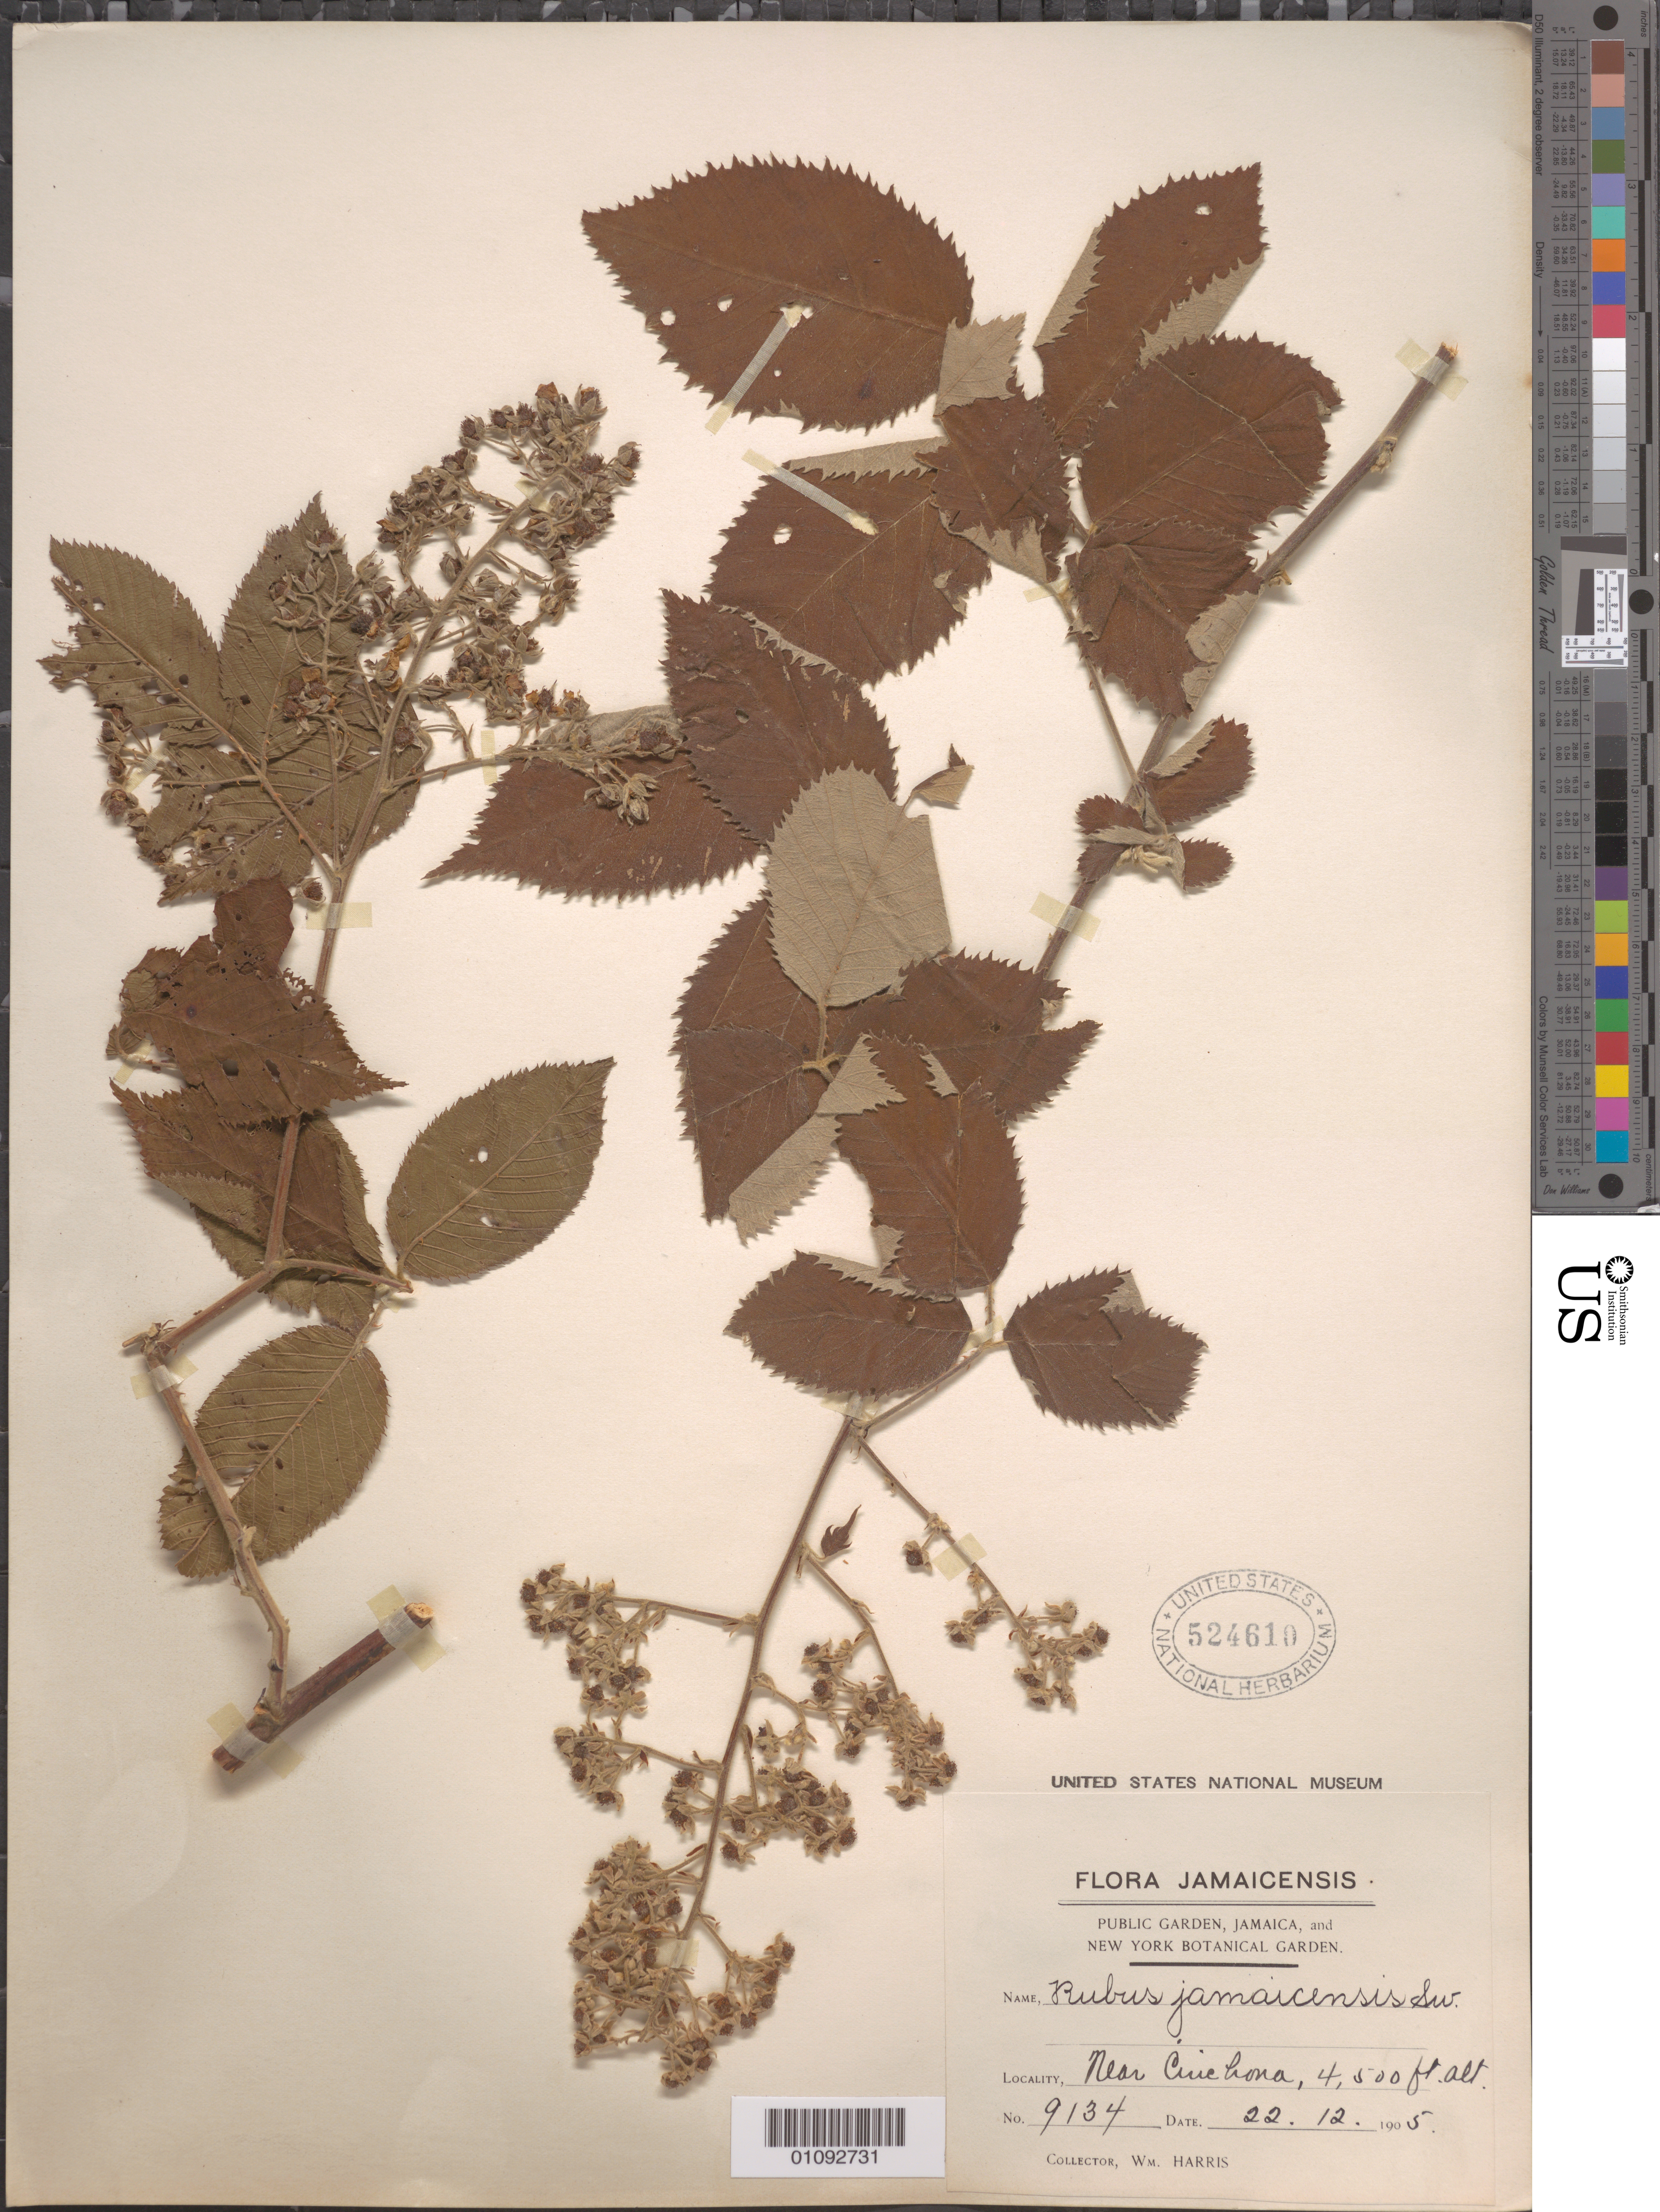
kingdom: Plantae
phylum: Tracheophyta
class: Magnoliopsida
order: Rosales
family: Rosaceae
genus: Rubus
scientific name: Rubus jamaicensis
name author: L.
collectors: W. Harris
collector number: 9134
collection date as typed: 22 Dec 1905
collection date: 1905-12-22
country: Jamaica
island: Jamaica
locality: Near Cinchona.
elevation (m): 1372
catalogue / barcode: US 524610